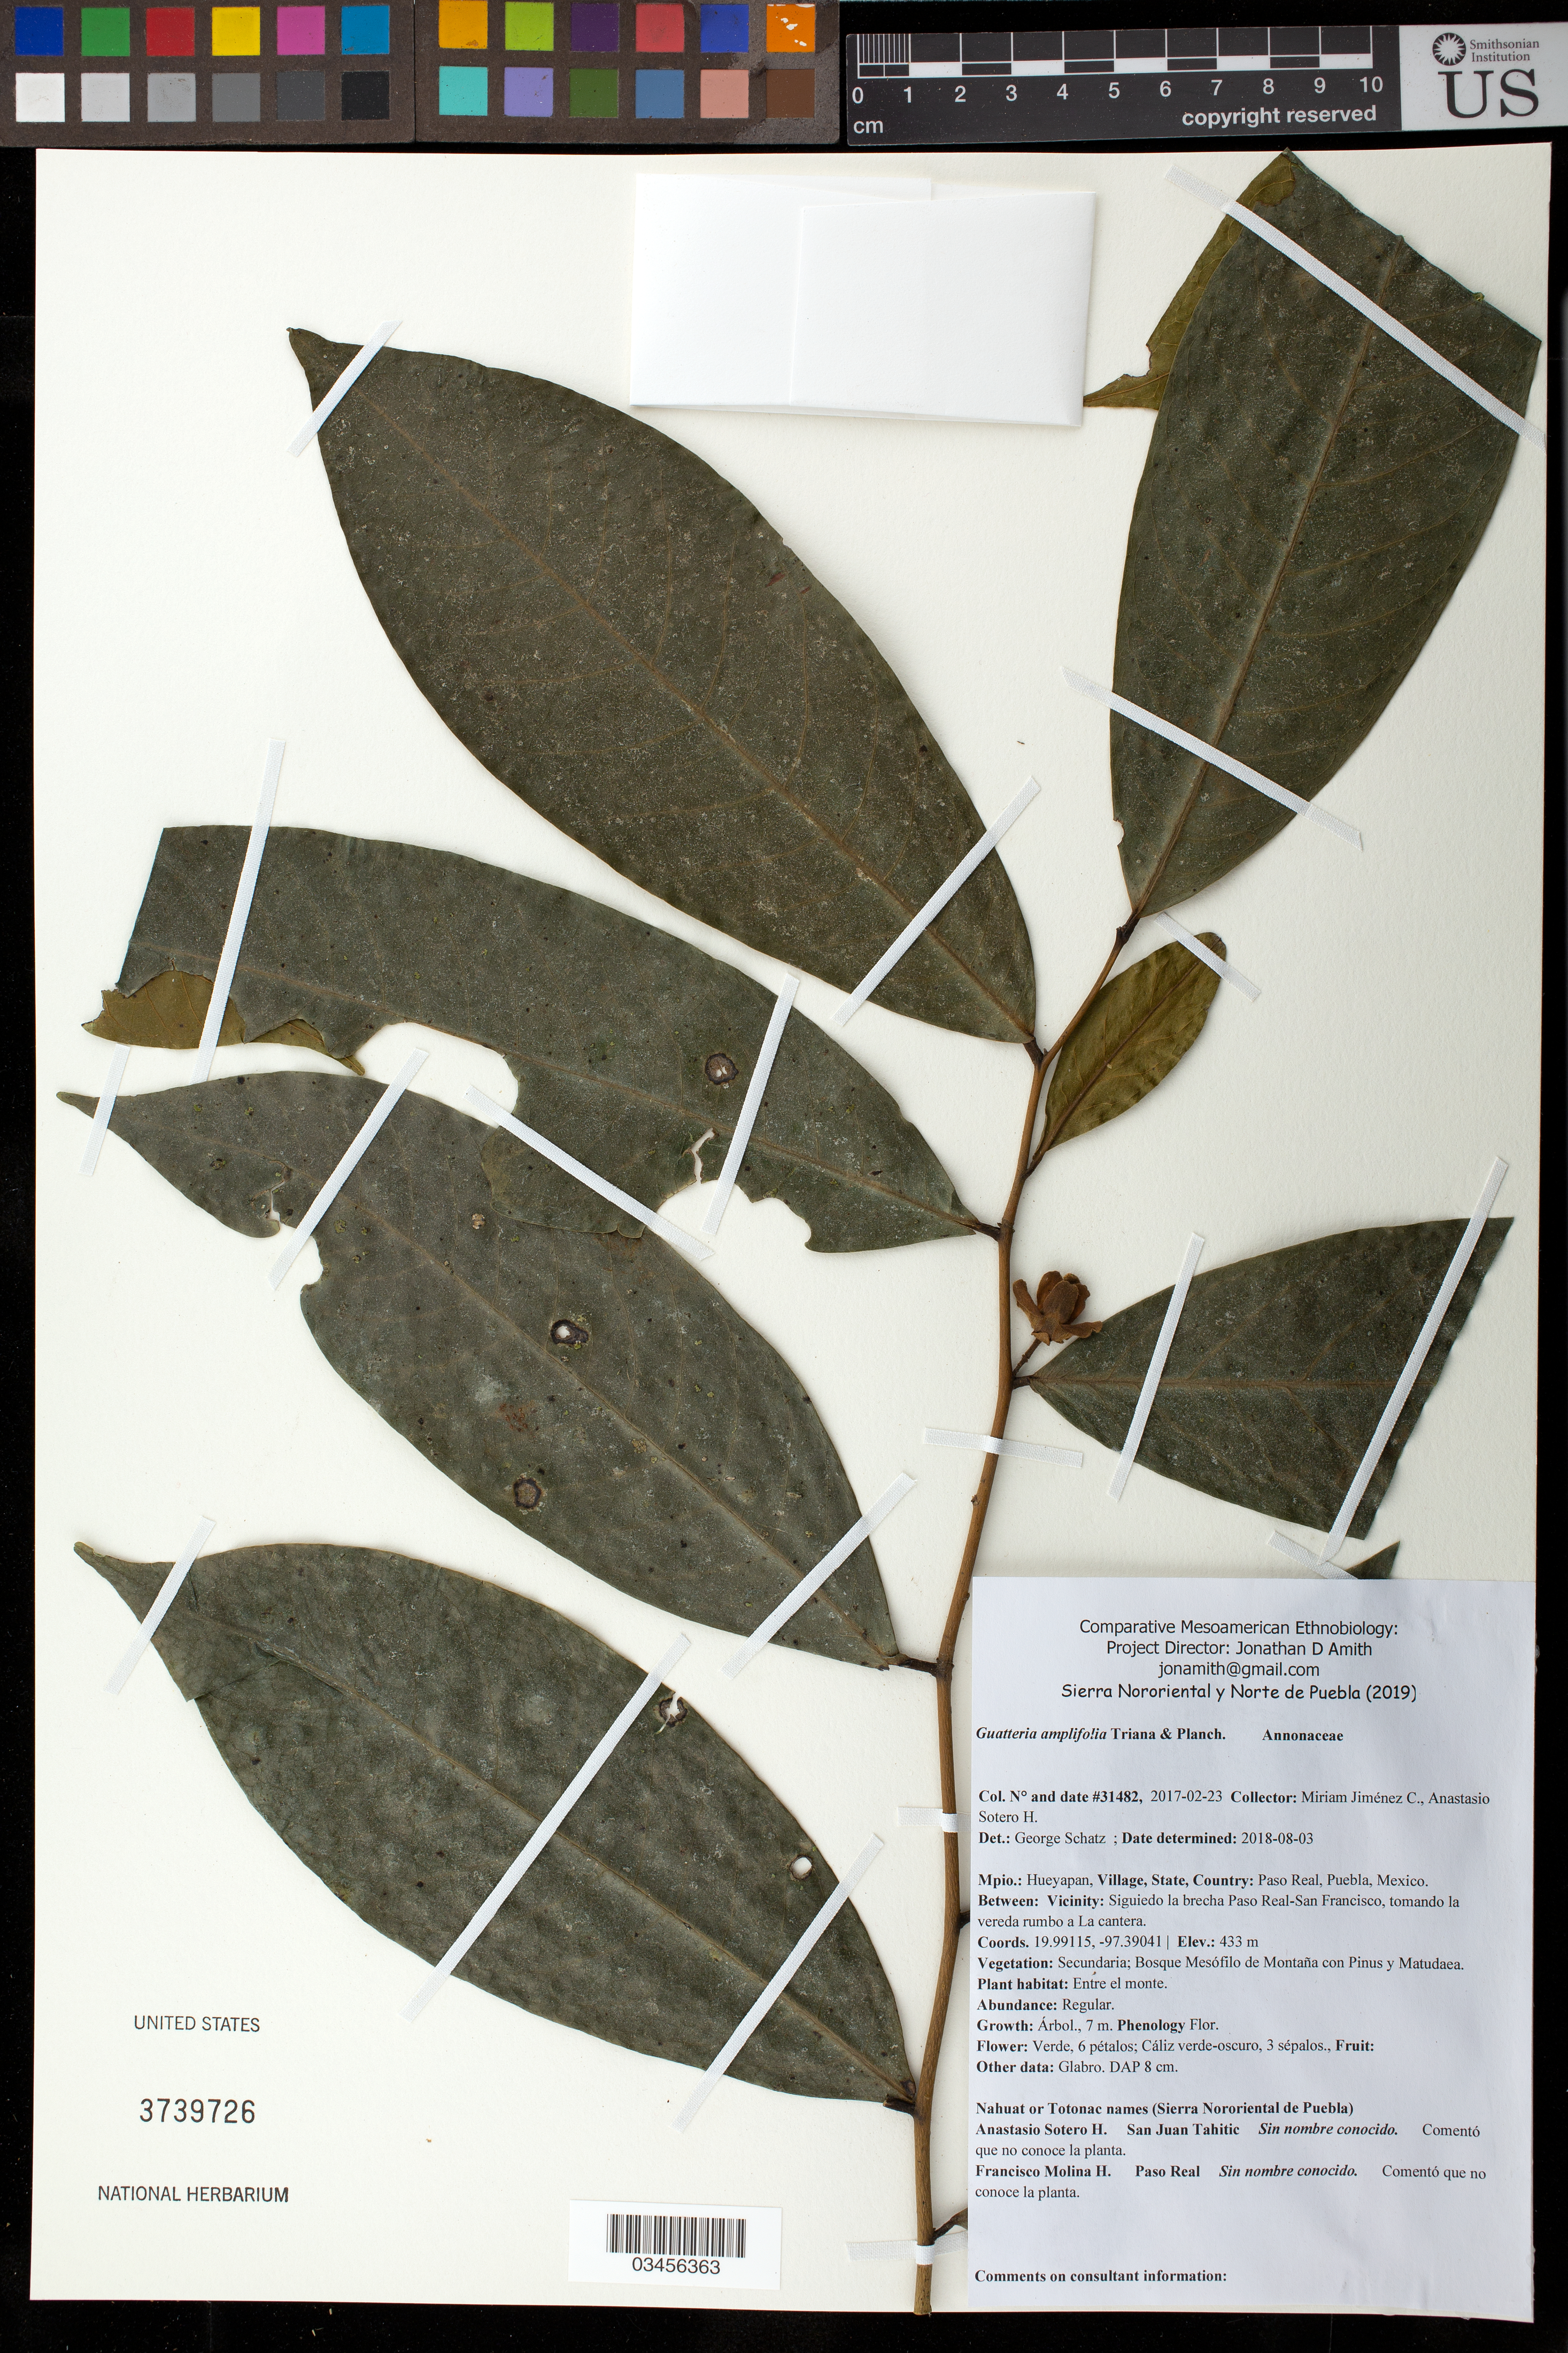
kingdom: Plantae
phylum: Tracheophyta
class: Magnoliopsida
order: Magnoliales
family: Annonaceae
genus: Guatteria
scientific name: Guatteria amplifolia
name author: Triana & Planch.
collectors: M. Jiménez Chimil & A. Sotero H.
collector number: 31482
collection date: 2017-02-23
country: México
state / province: Puebla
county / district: Hueyapan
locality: PUEBLO: Paso Real; LOCALIDAD EXACTA: Siguiedo la brecha Paso Real-San Francisco, tomando la vereda rumbo a La cantera.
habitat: Bosque mesófilo de montaña con Pinus y Matudaea | Entre el monte.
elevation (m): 433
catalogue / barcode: US 3739726